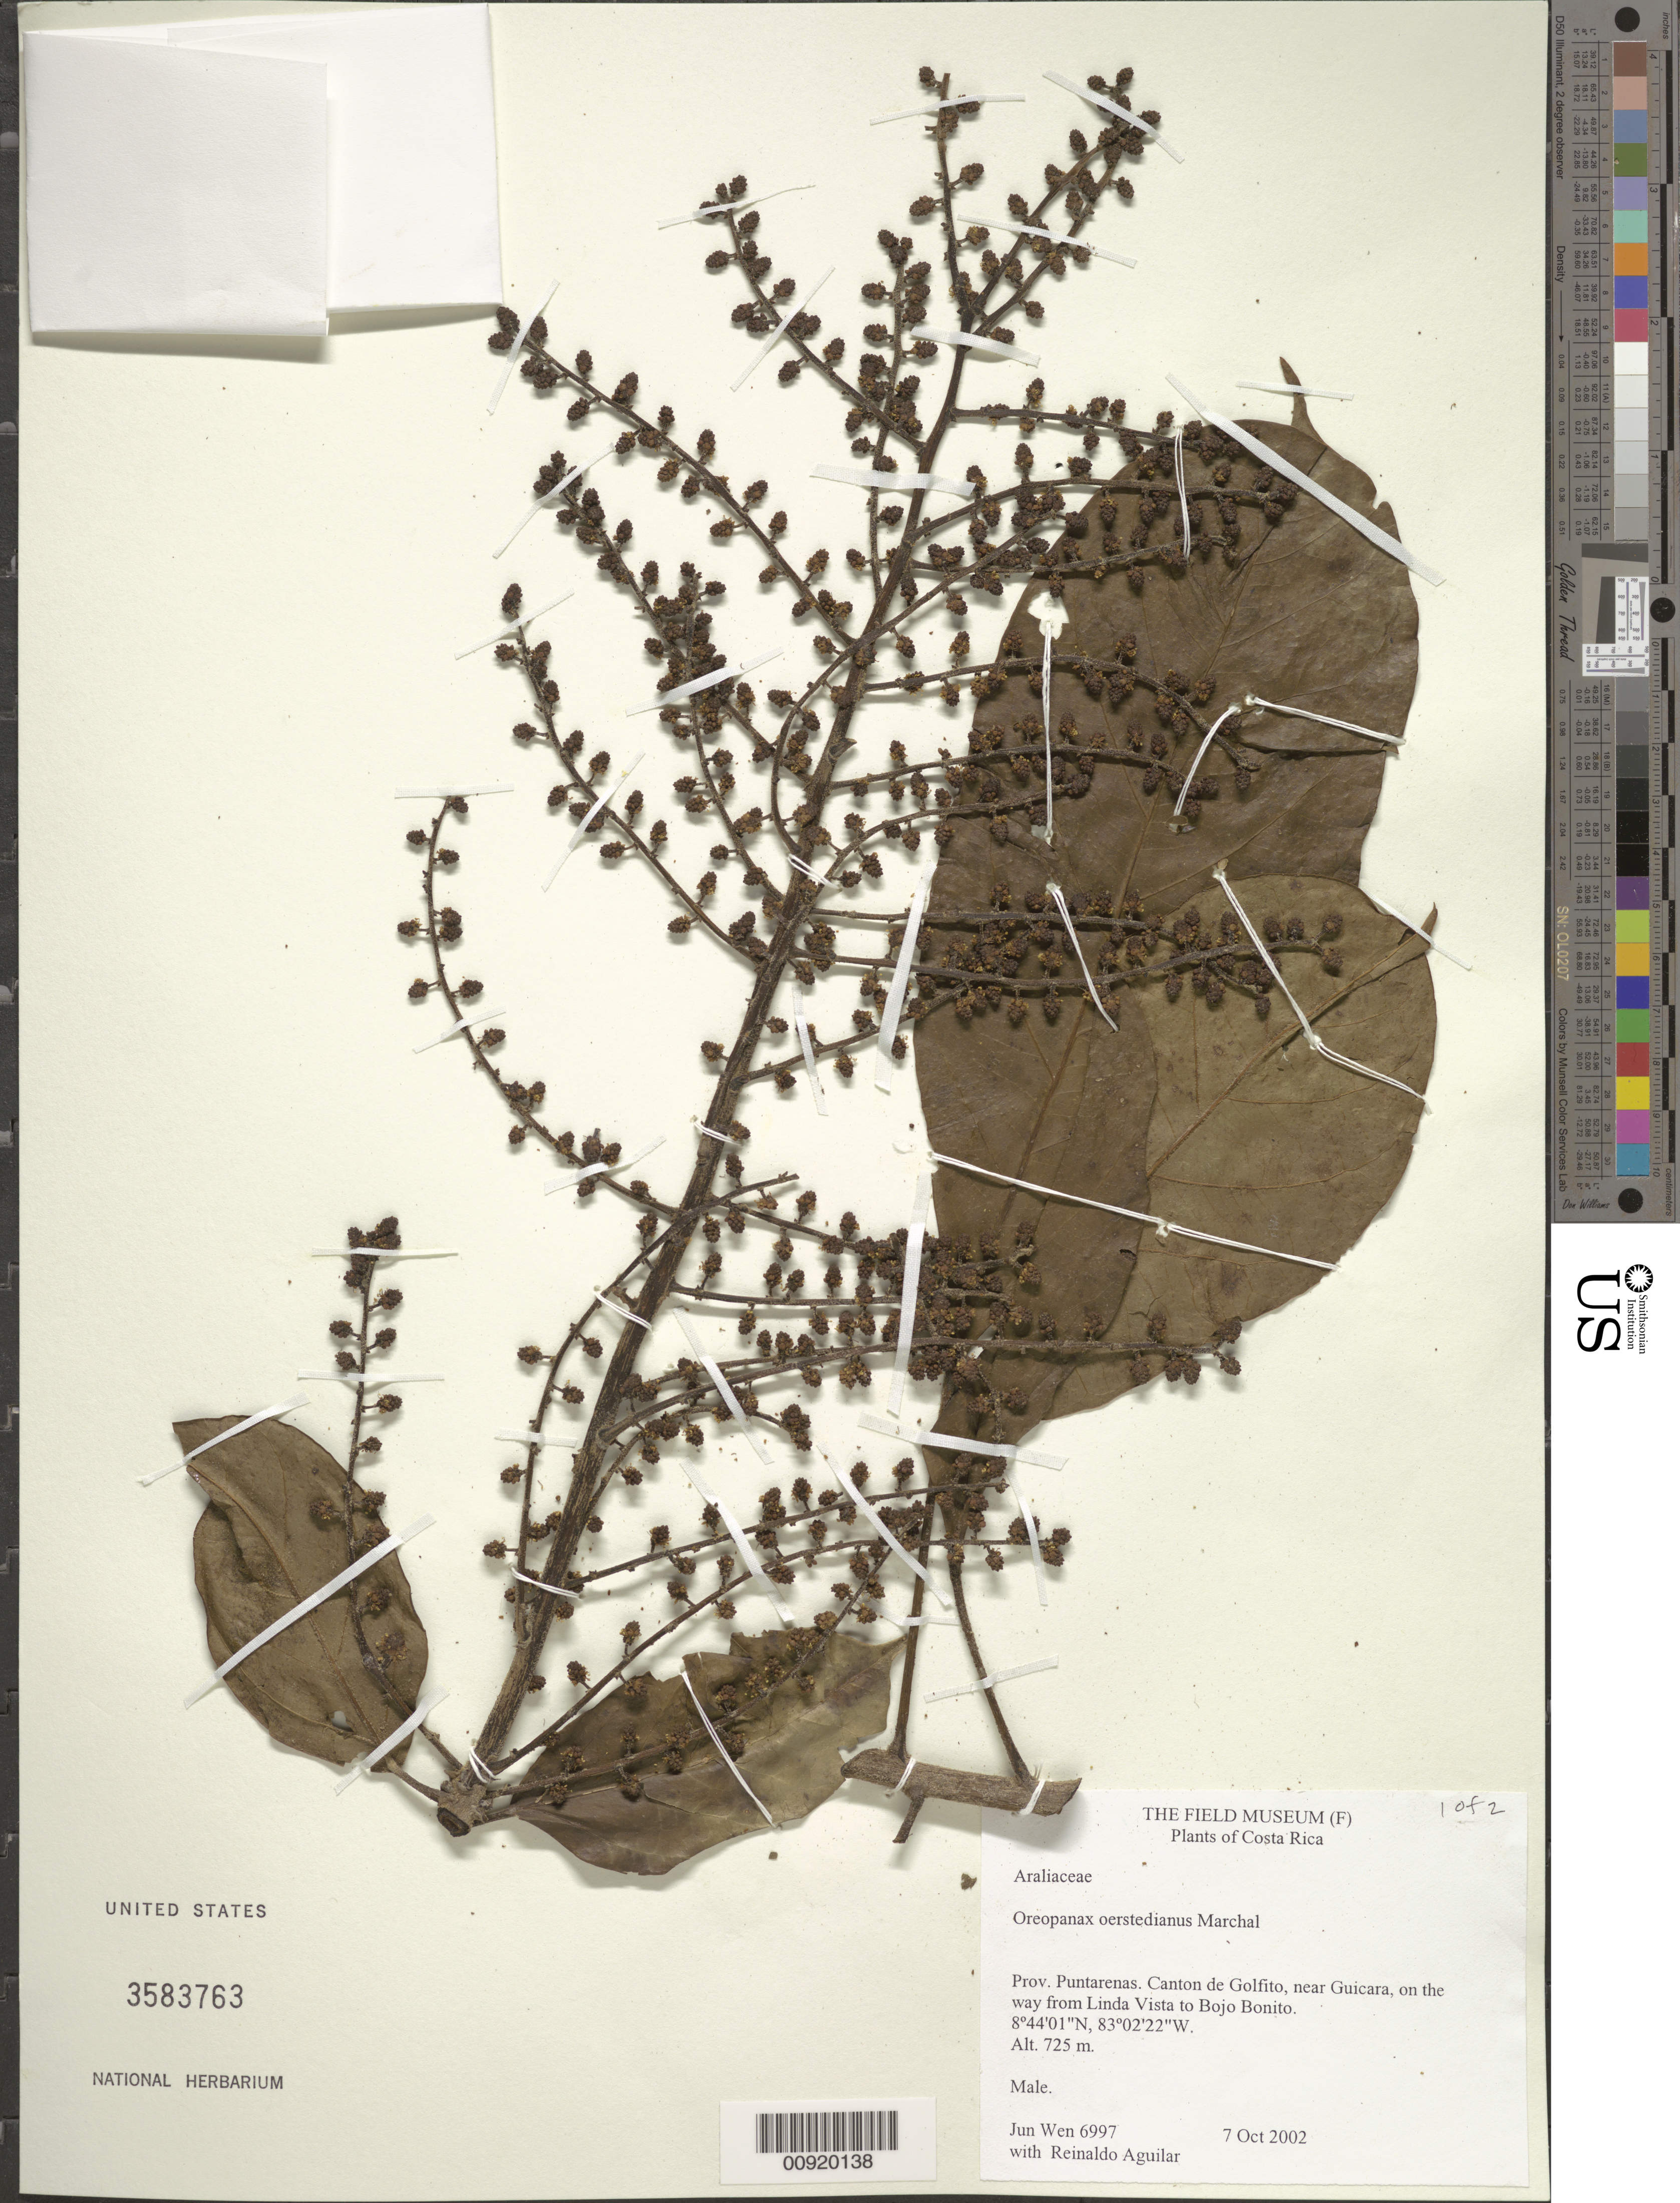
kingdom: Plantae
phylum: Tracheophyta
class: Magnoliopsida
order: Apiales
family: Araliaceae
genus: Oreopanax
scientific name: Oreopanax oerstedianus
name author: Marchal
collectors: J. Wen & R. Aguilar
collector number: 6997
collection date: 2002-10-07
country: Costa Rica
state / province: Puntarenas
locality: Canton de Golfito, near Guicara, on the way from Linda Vista to Bojo Bonito.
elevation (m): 725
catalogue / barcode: US 3583763